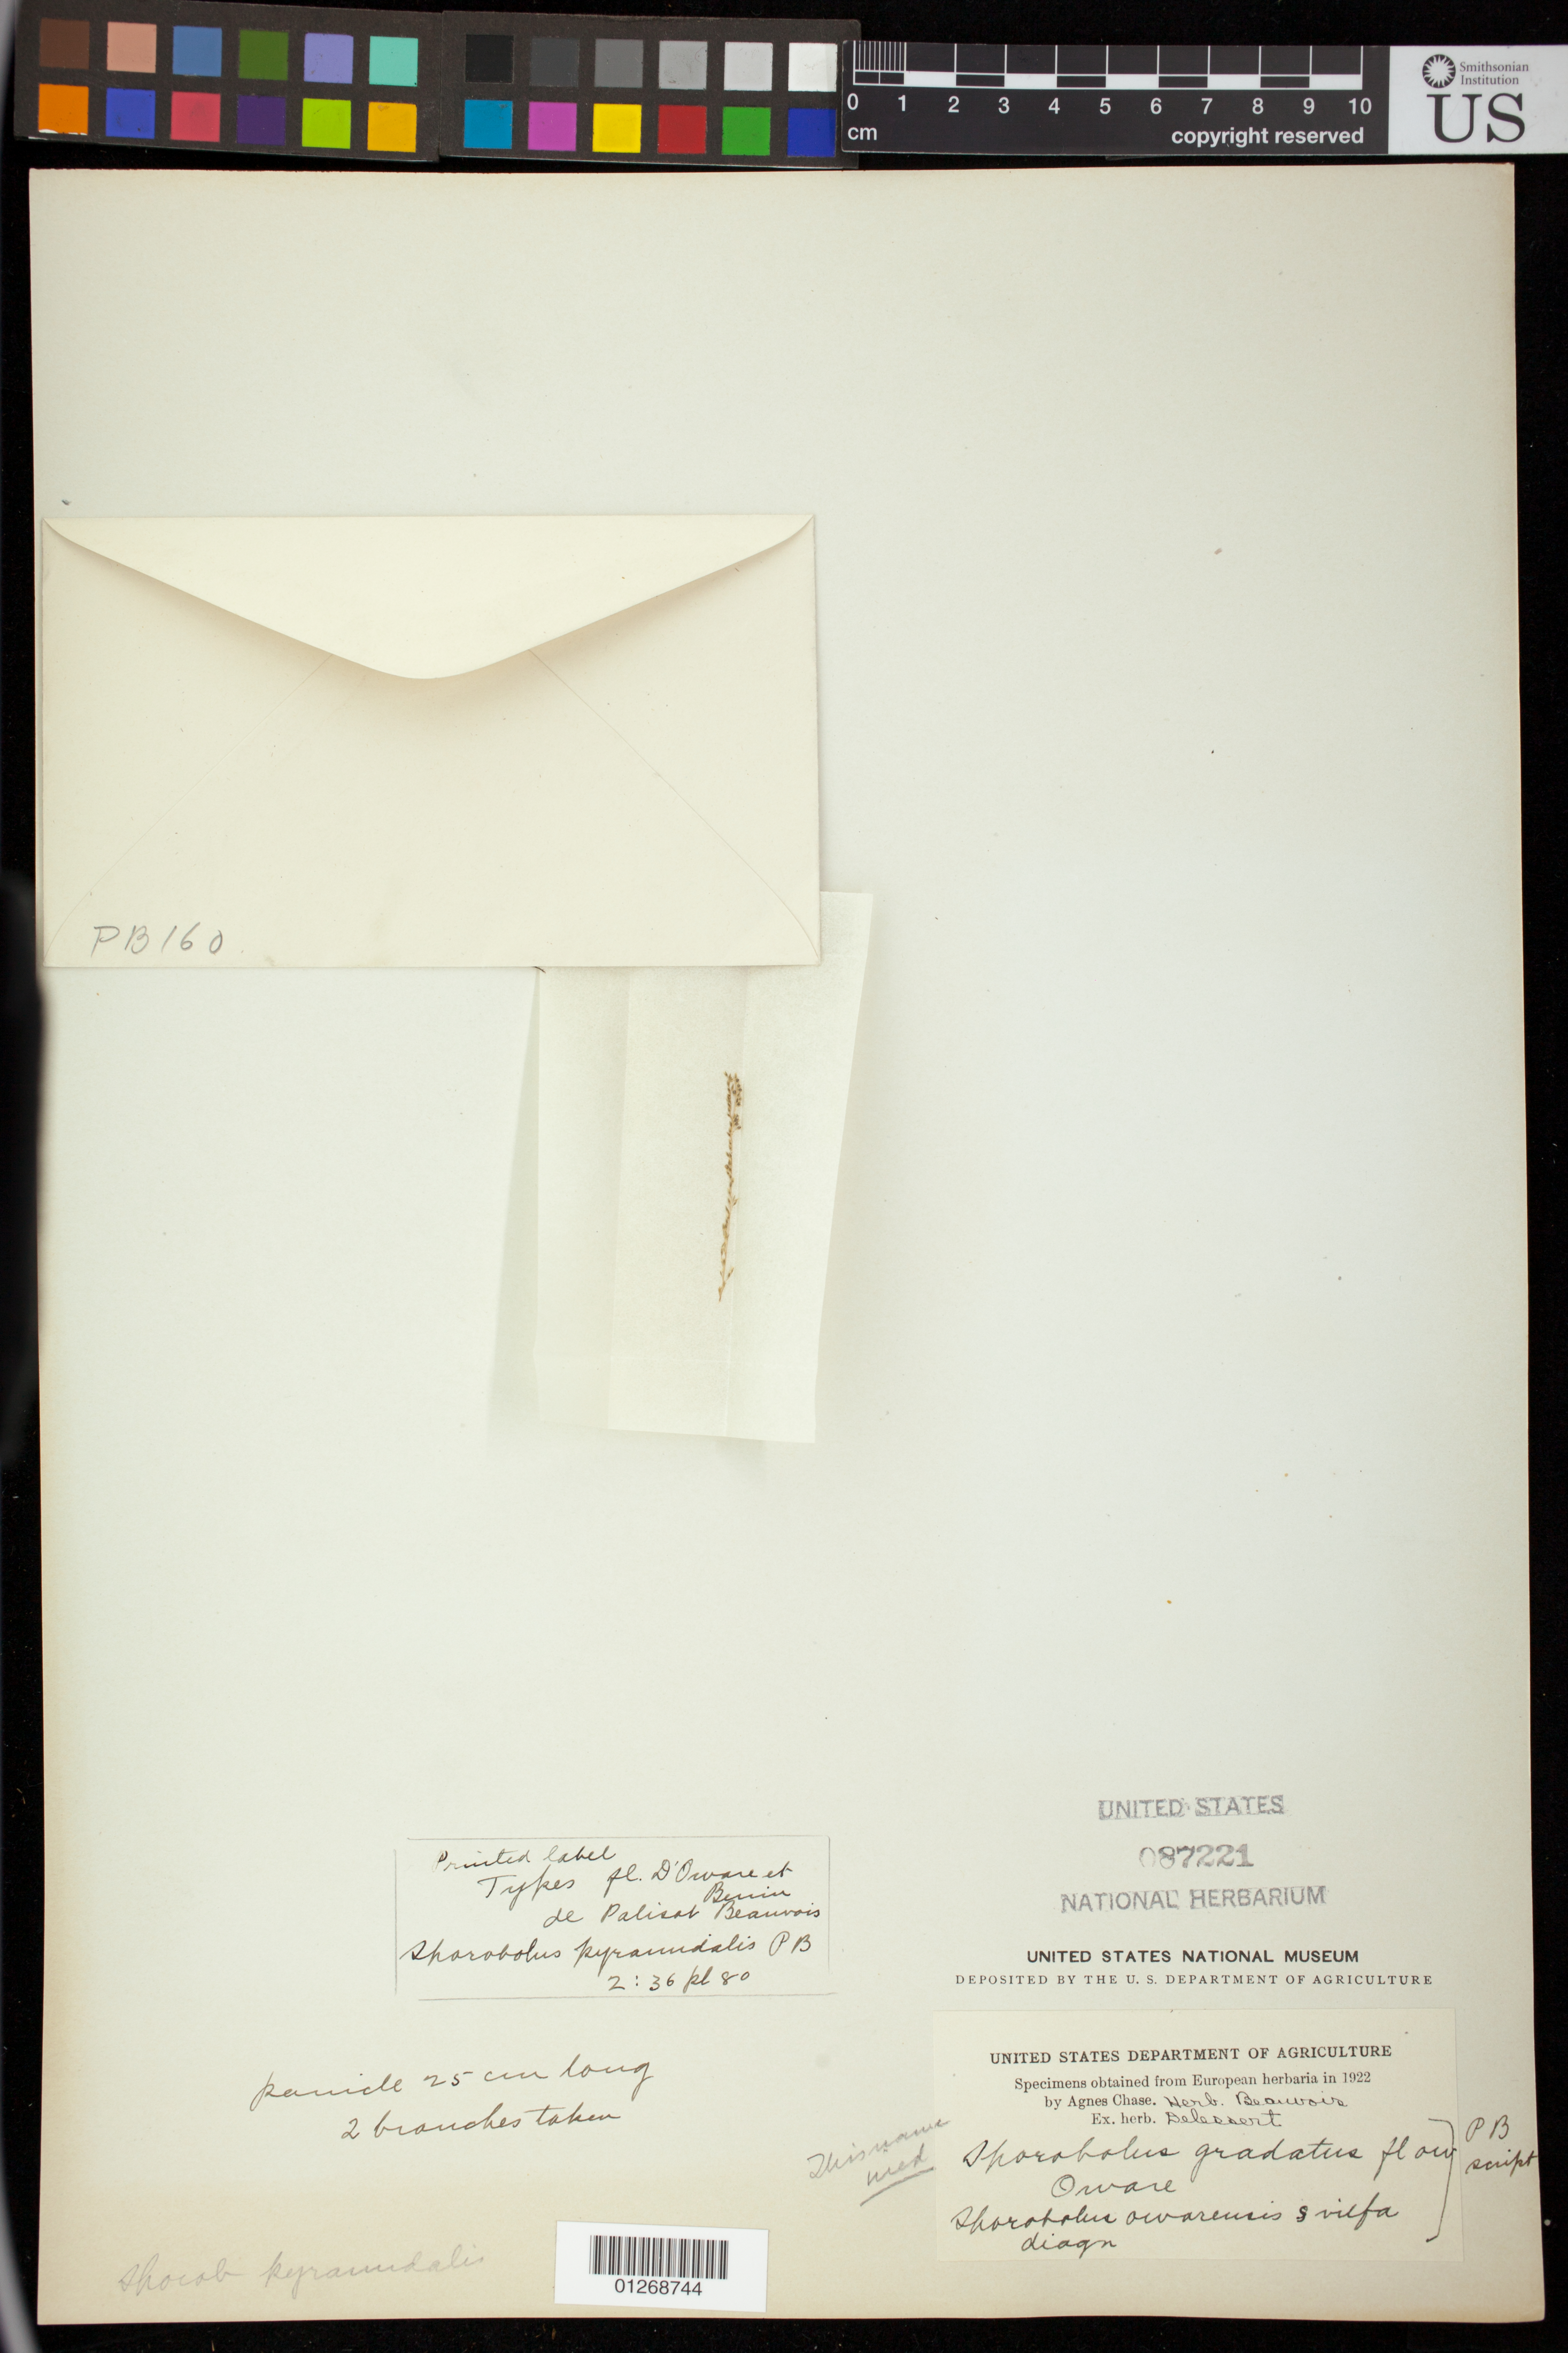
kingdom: Plantae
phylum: Tracheophyta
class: Liliopsida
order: Poales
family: Poaceae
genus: Sporobolus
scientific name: Sporobolus pyramidalis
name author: P. Beauv.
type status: Type Collection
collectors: A. M. F. J. Palisot de Beauvois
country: Nigeria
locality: Oware.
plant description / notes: Fragmentary material of type specimen ex herb. Delessert (ex herb. Beauvois? both on label)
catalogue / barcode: US 87221